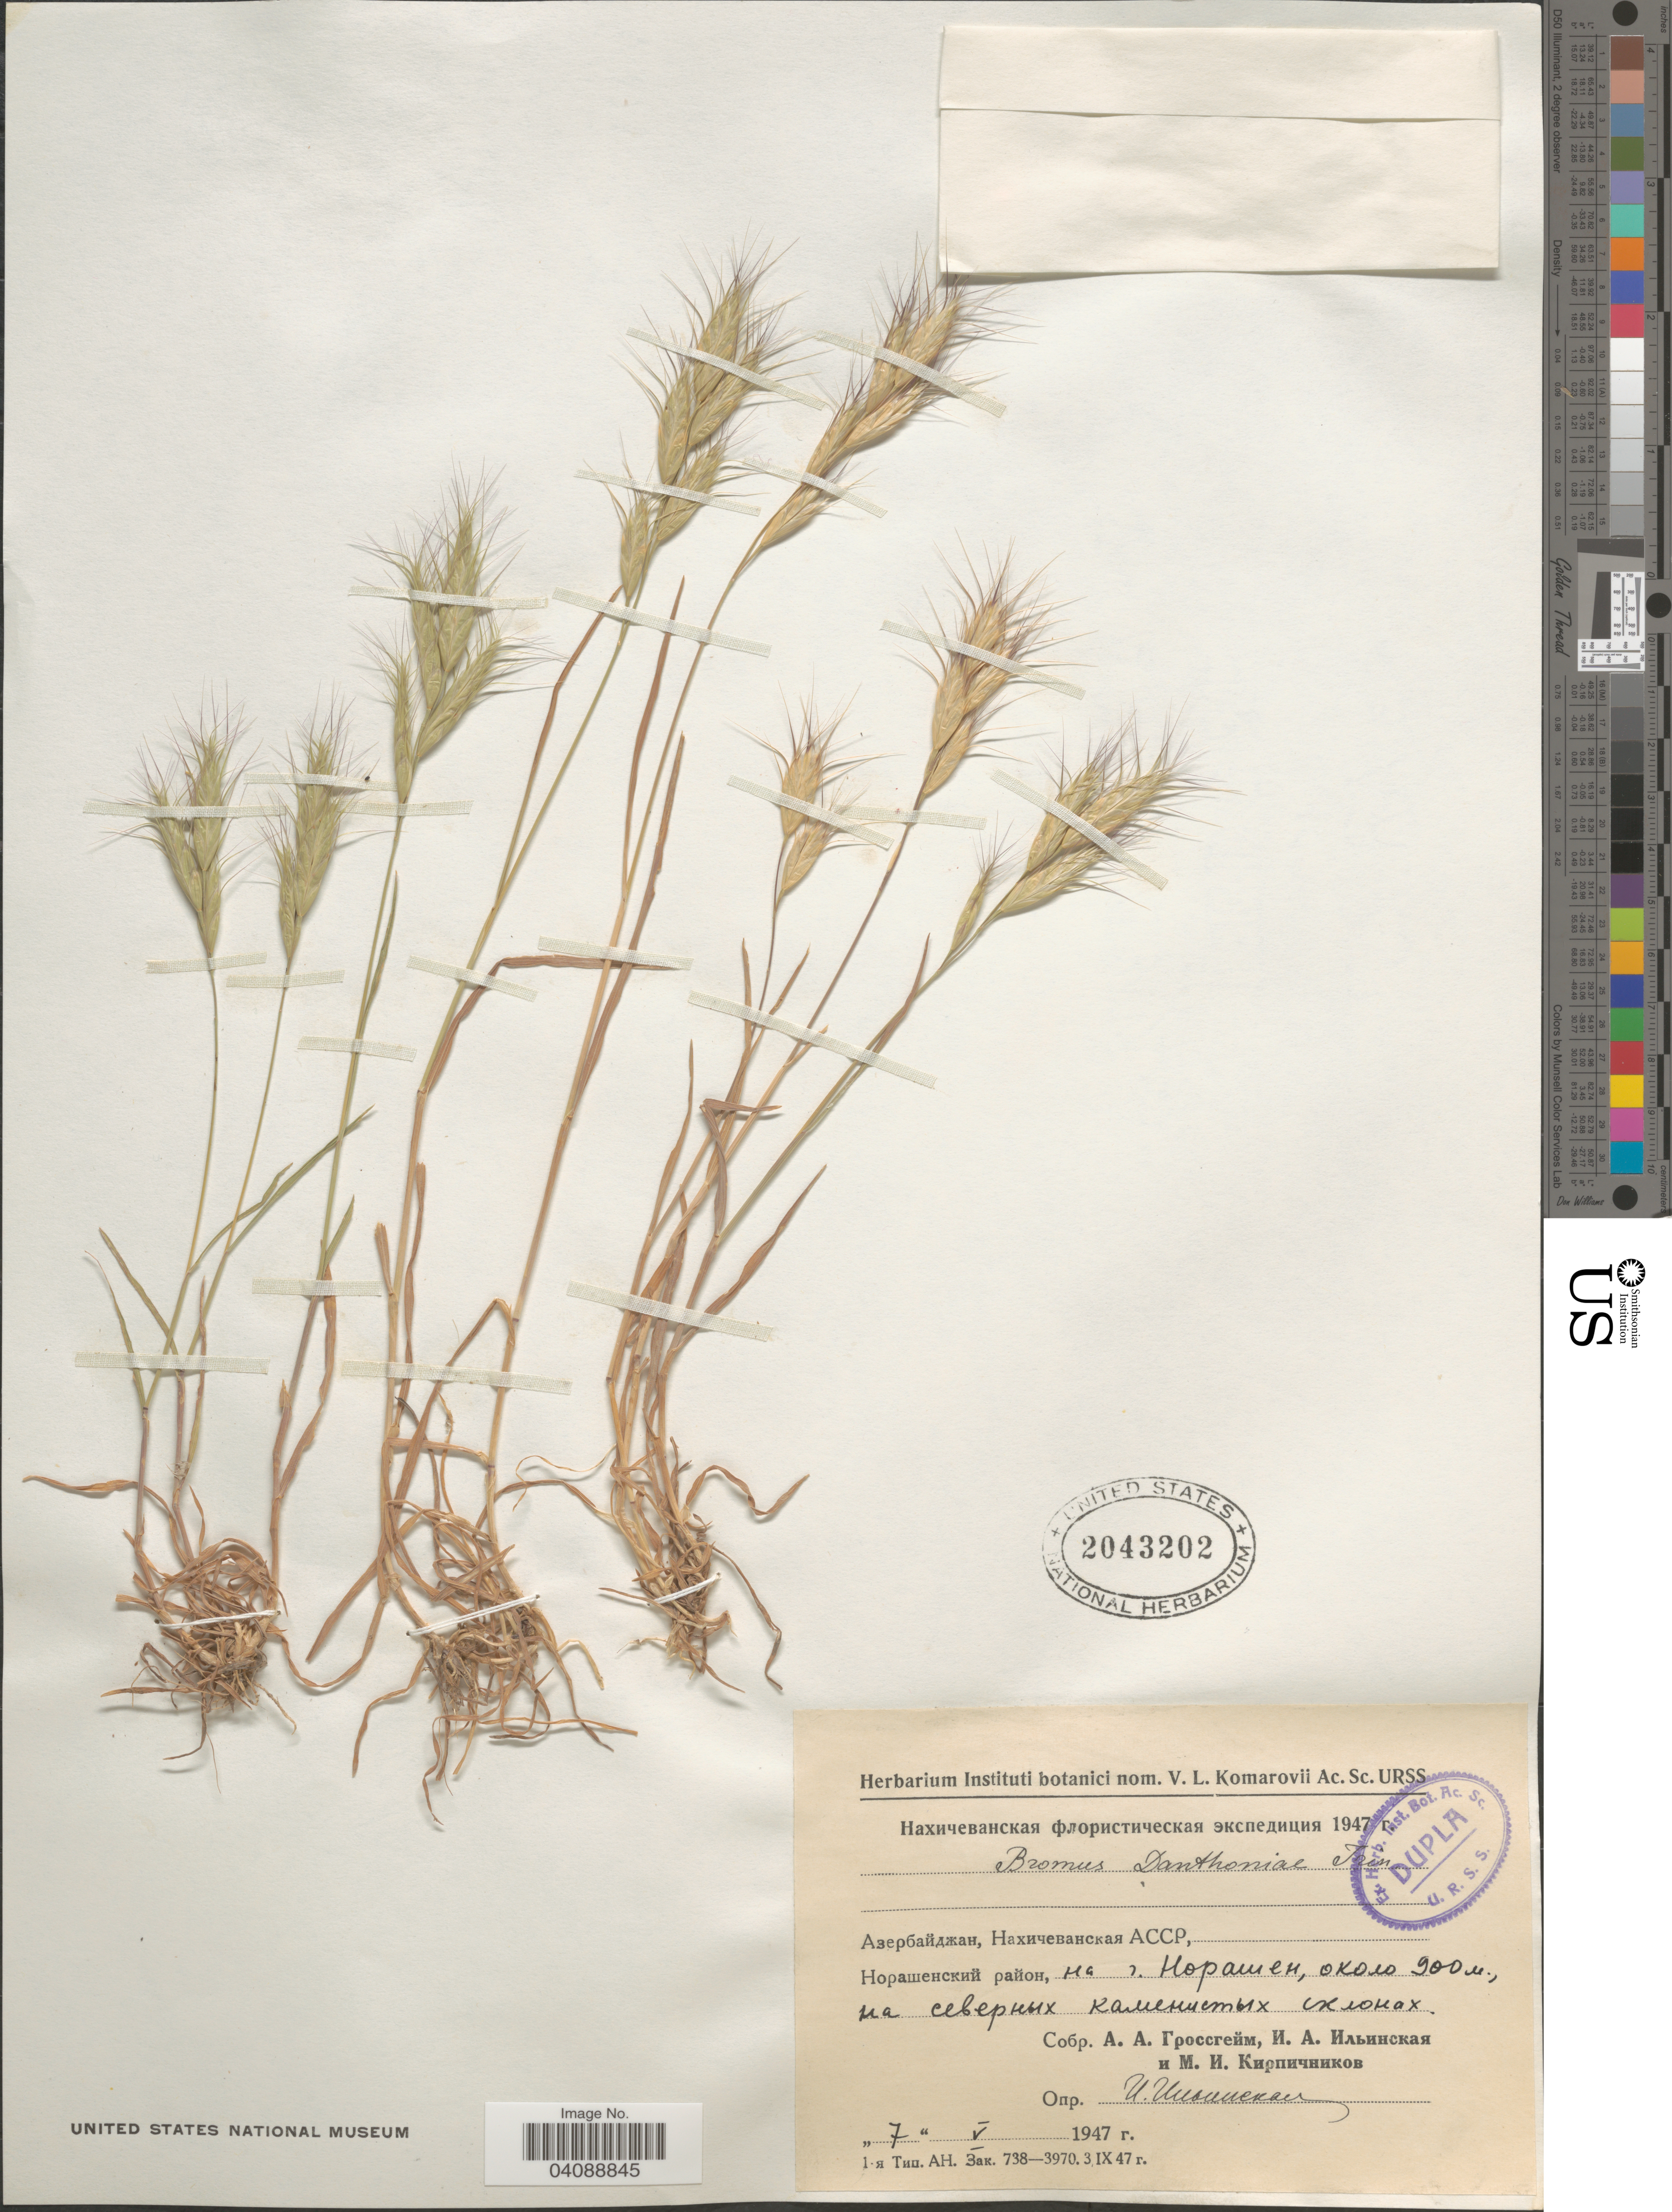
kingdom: Plantae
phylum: Tracheophyta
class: Liliopsida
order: Poales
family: Poaceae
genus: Bromus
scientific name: Bromus danthoniae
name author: Trin. ex C.A. Mey.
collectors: A. Grossgeim, I. Ilinskaya & M. Kirpichnikov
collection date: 1947-05-07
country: Azerbaijan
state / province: Nakhchivan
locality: Norashen Mts.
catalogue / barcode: US 2043202